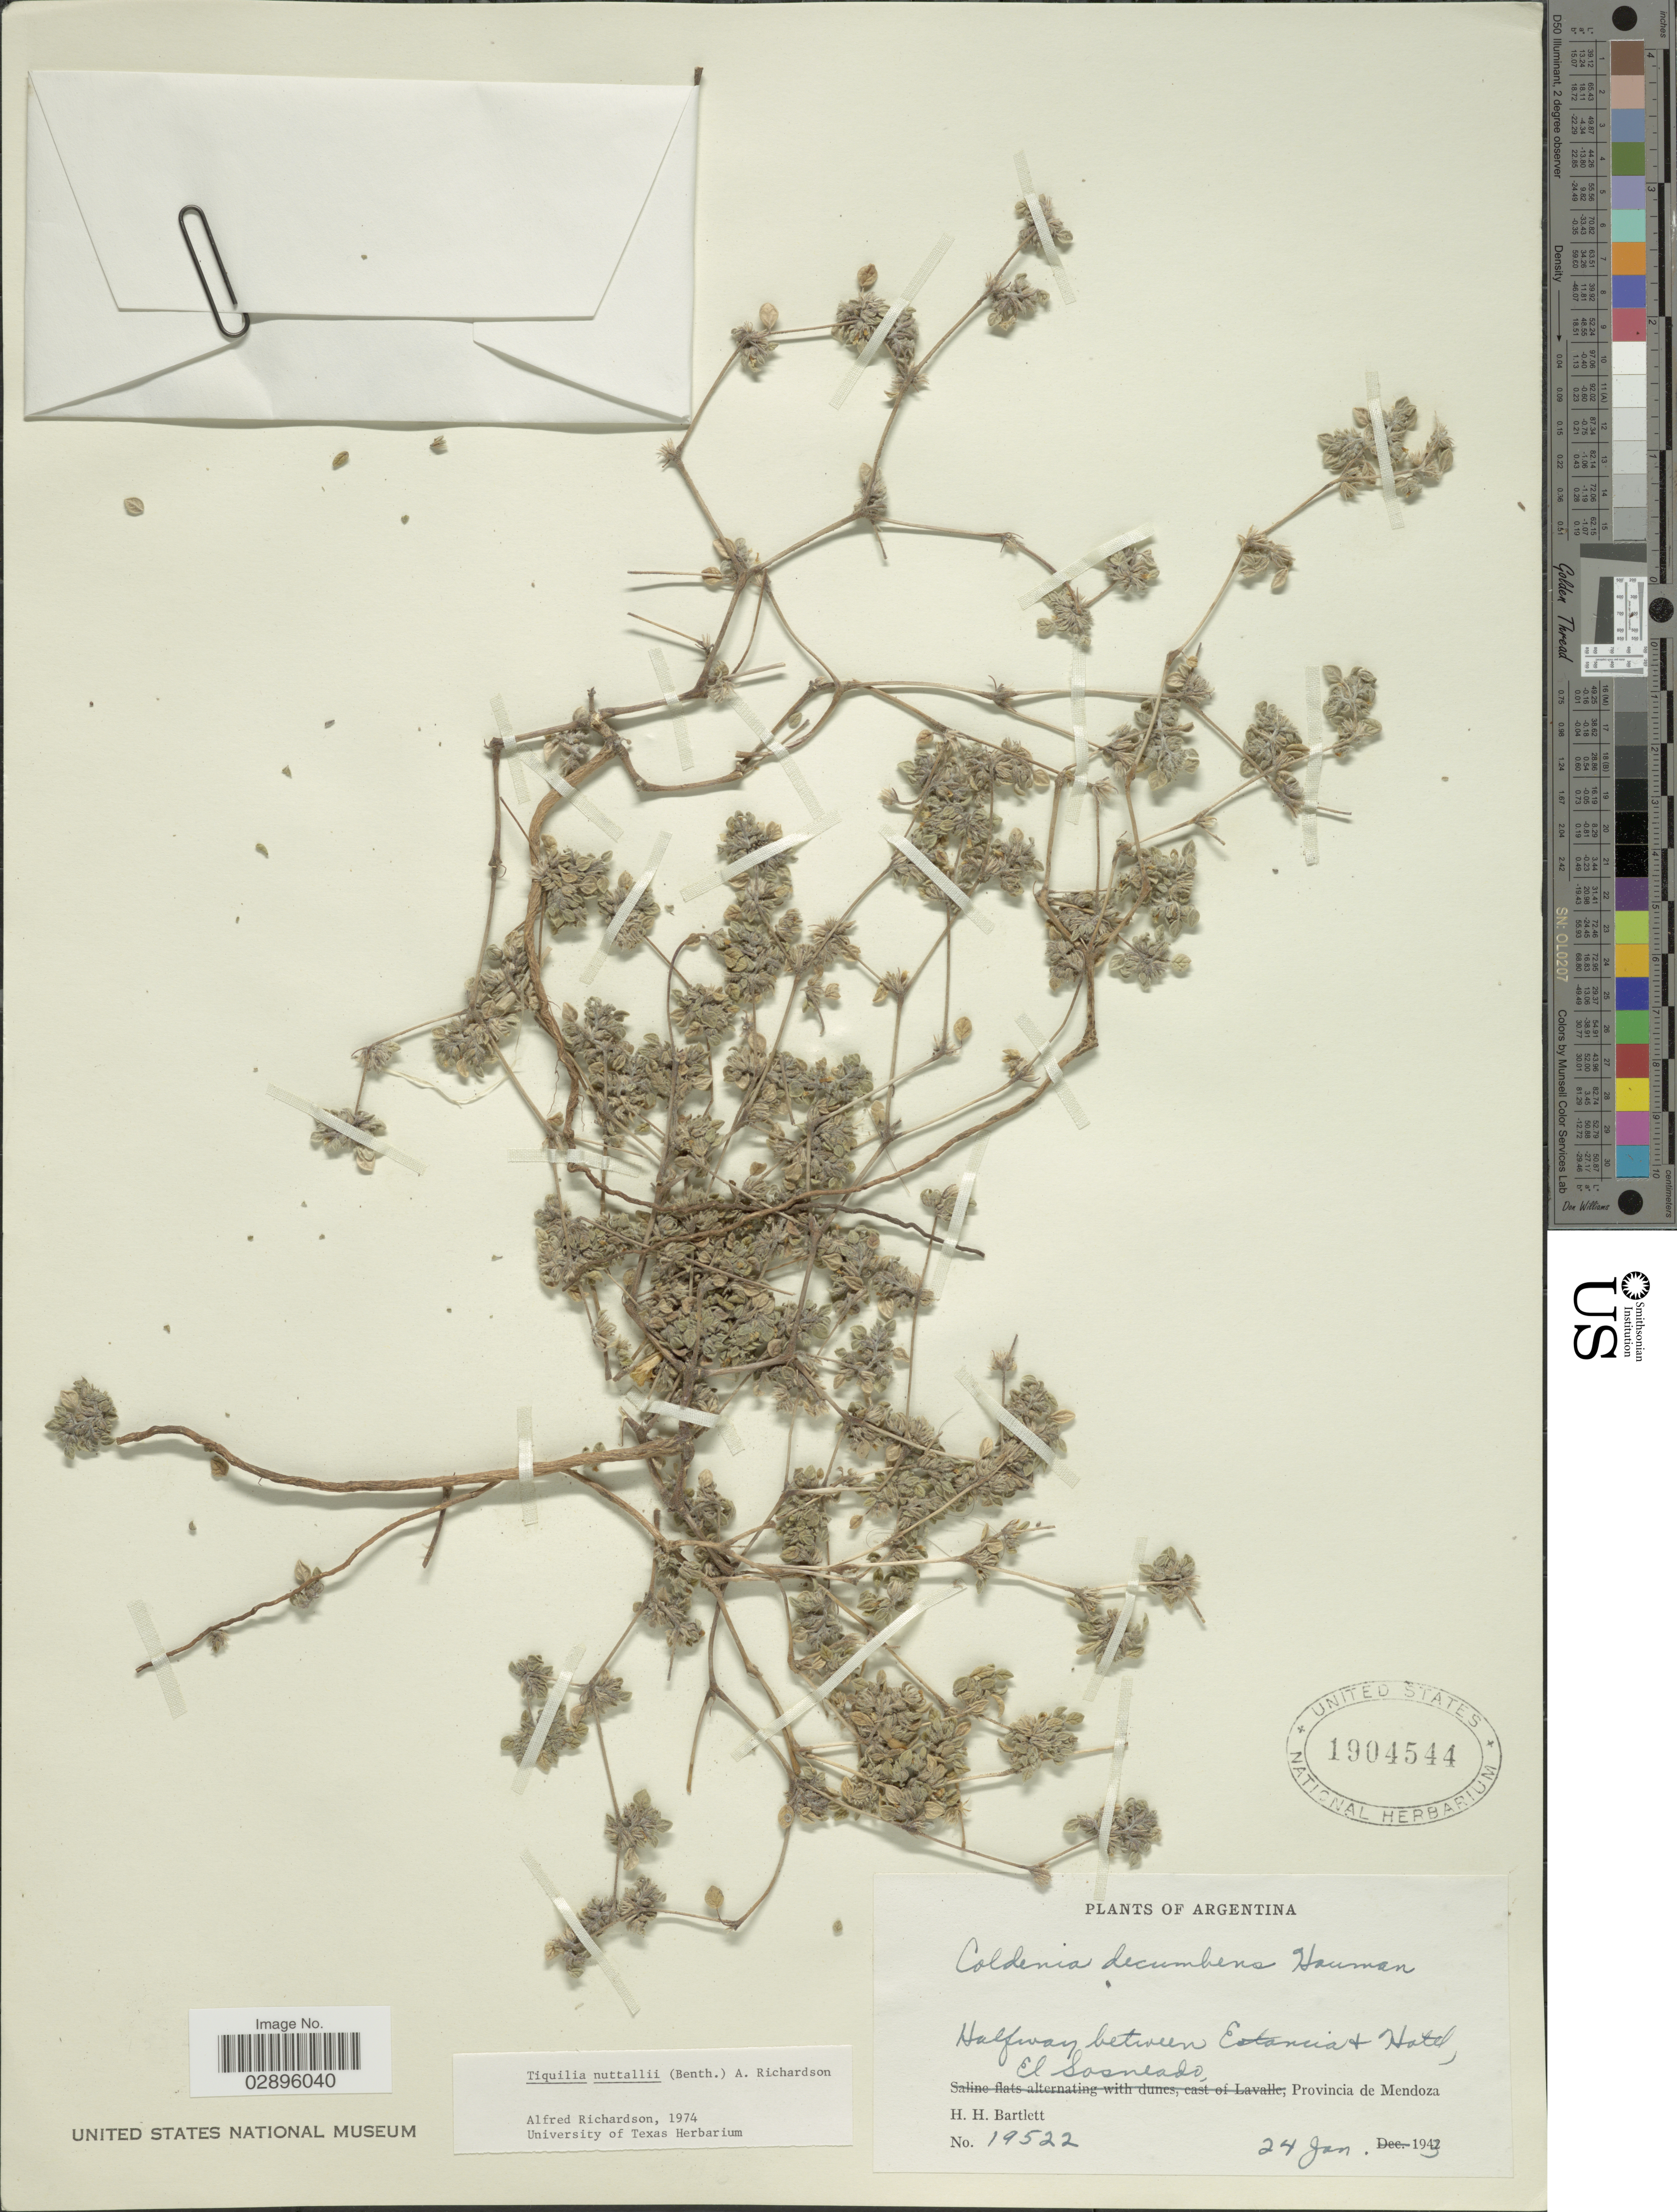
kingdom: Plantae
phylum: Tracheophyta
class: Magnoliopsida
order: Boraginales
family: Ehretiaceae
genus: Tiquilia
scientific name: Tiquilia nuttallii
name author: (Hook.) A.T. Richardson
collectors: H. H. Bartlett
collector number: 19522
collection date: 1943-01-24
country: Argentina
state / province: Mendoza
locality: Halfway between Estancia + Hotel El Sosneado.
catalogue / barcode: US 1904544